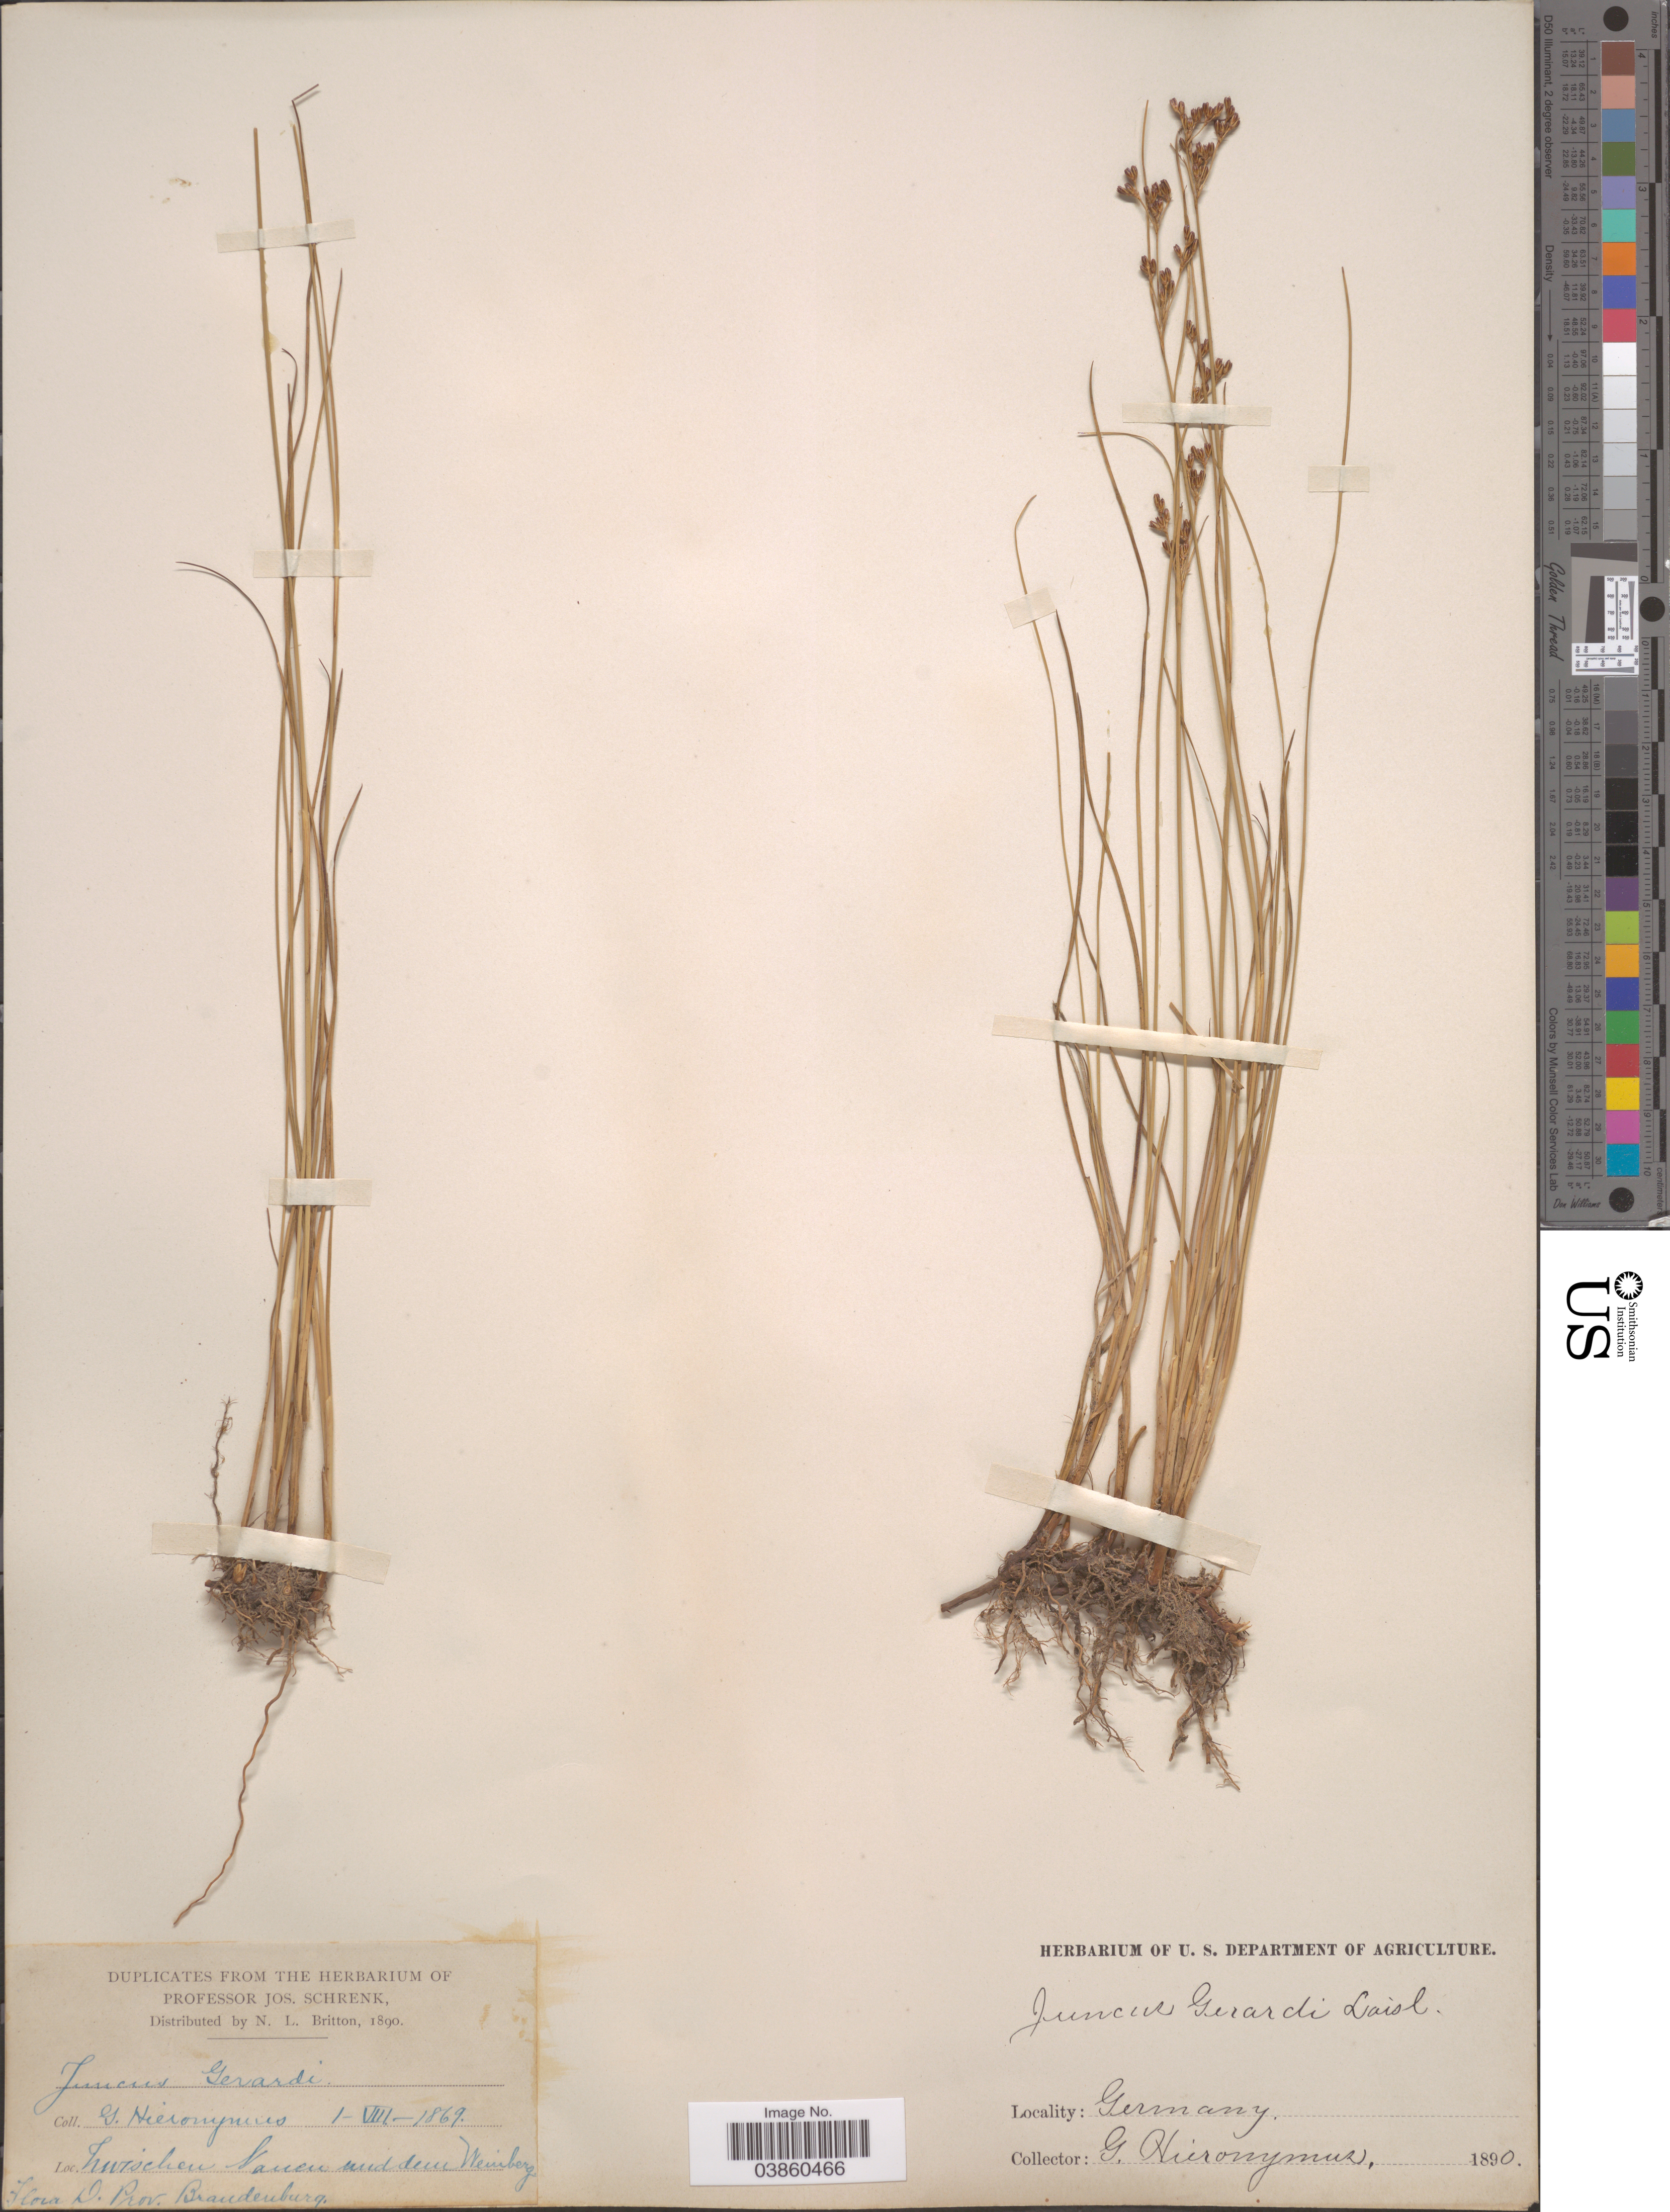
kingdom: Plantae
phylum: Tracheophyta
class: Liliopsida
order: Poales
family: Juncaceae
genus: Juncus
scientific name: Juncus gerardi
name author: Loisel.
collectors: G. H. Hieronymus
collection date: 1869-08-01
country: Germany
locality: Zwischen Nauen und den Weinberg.